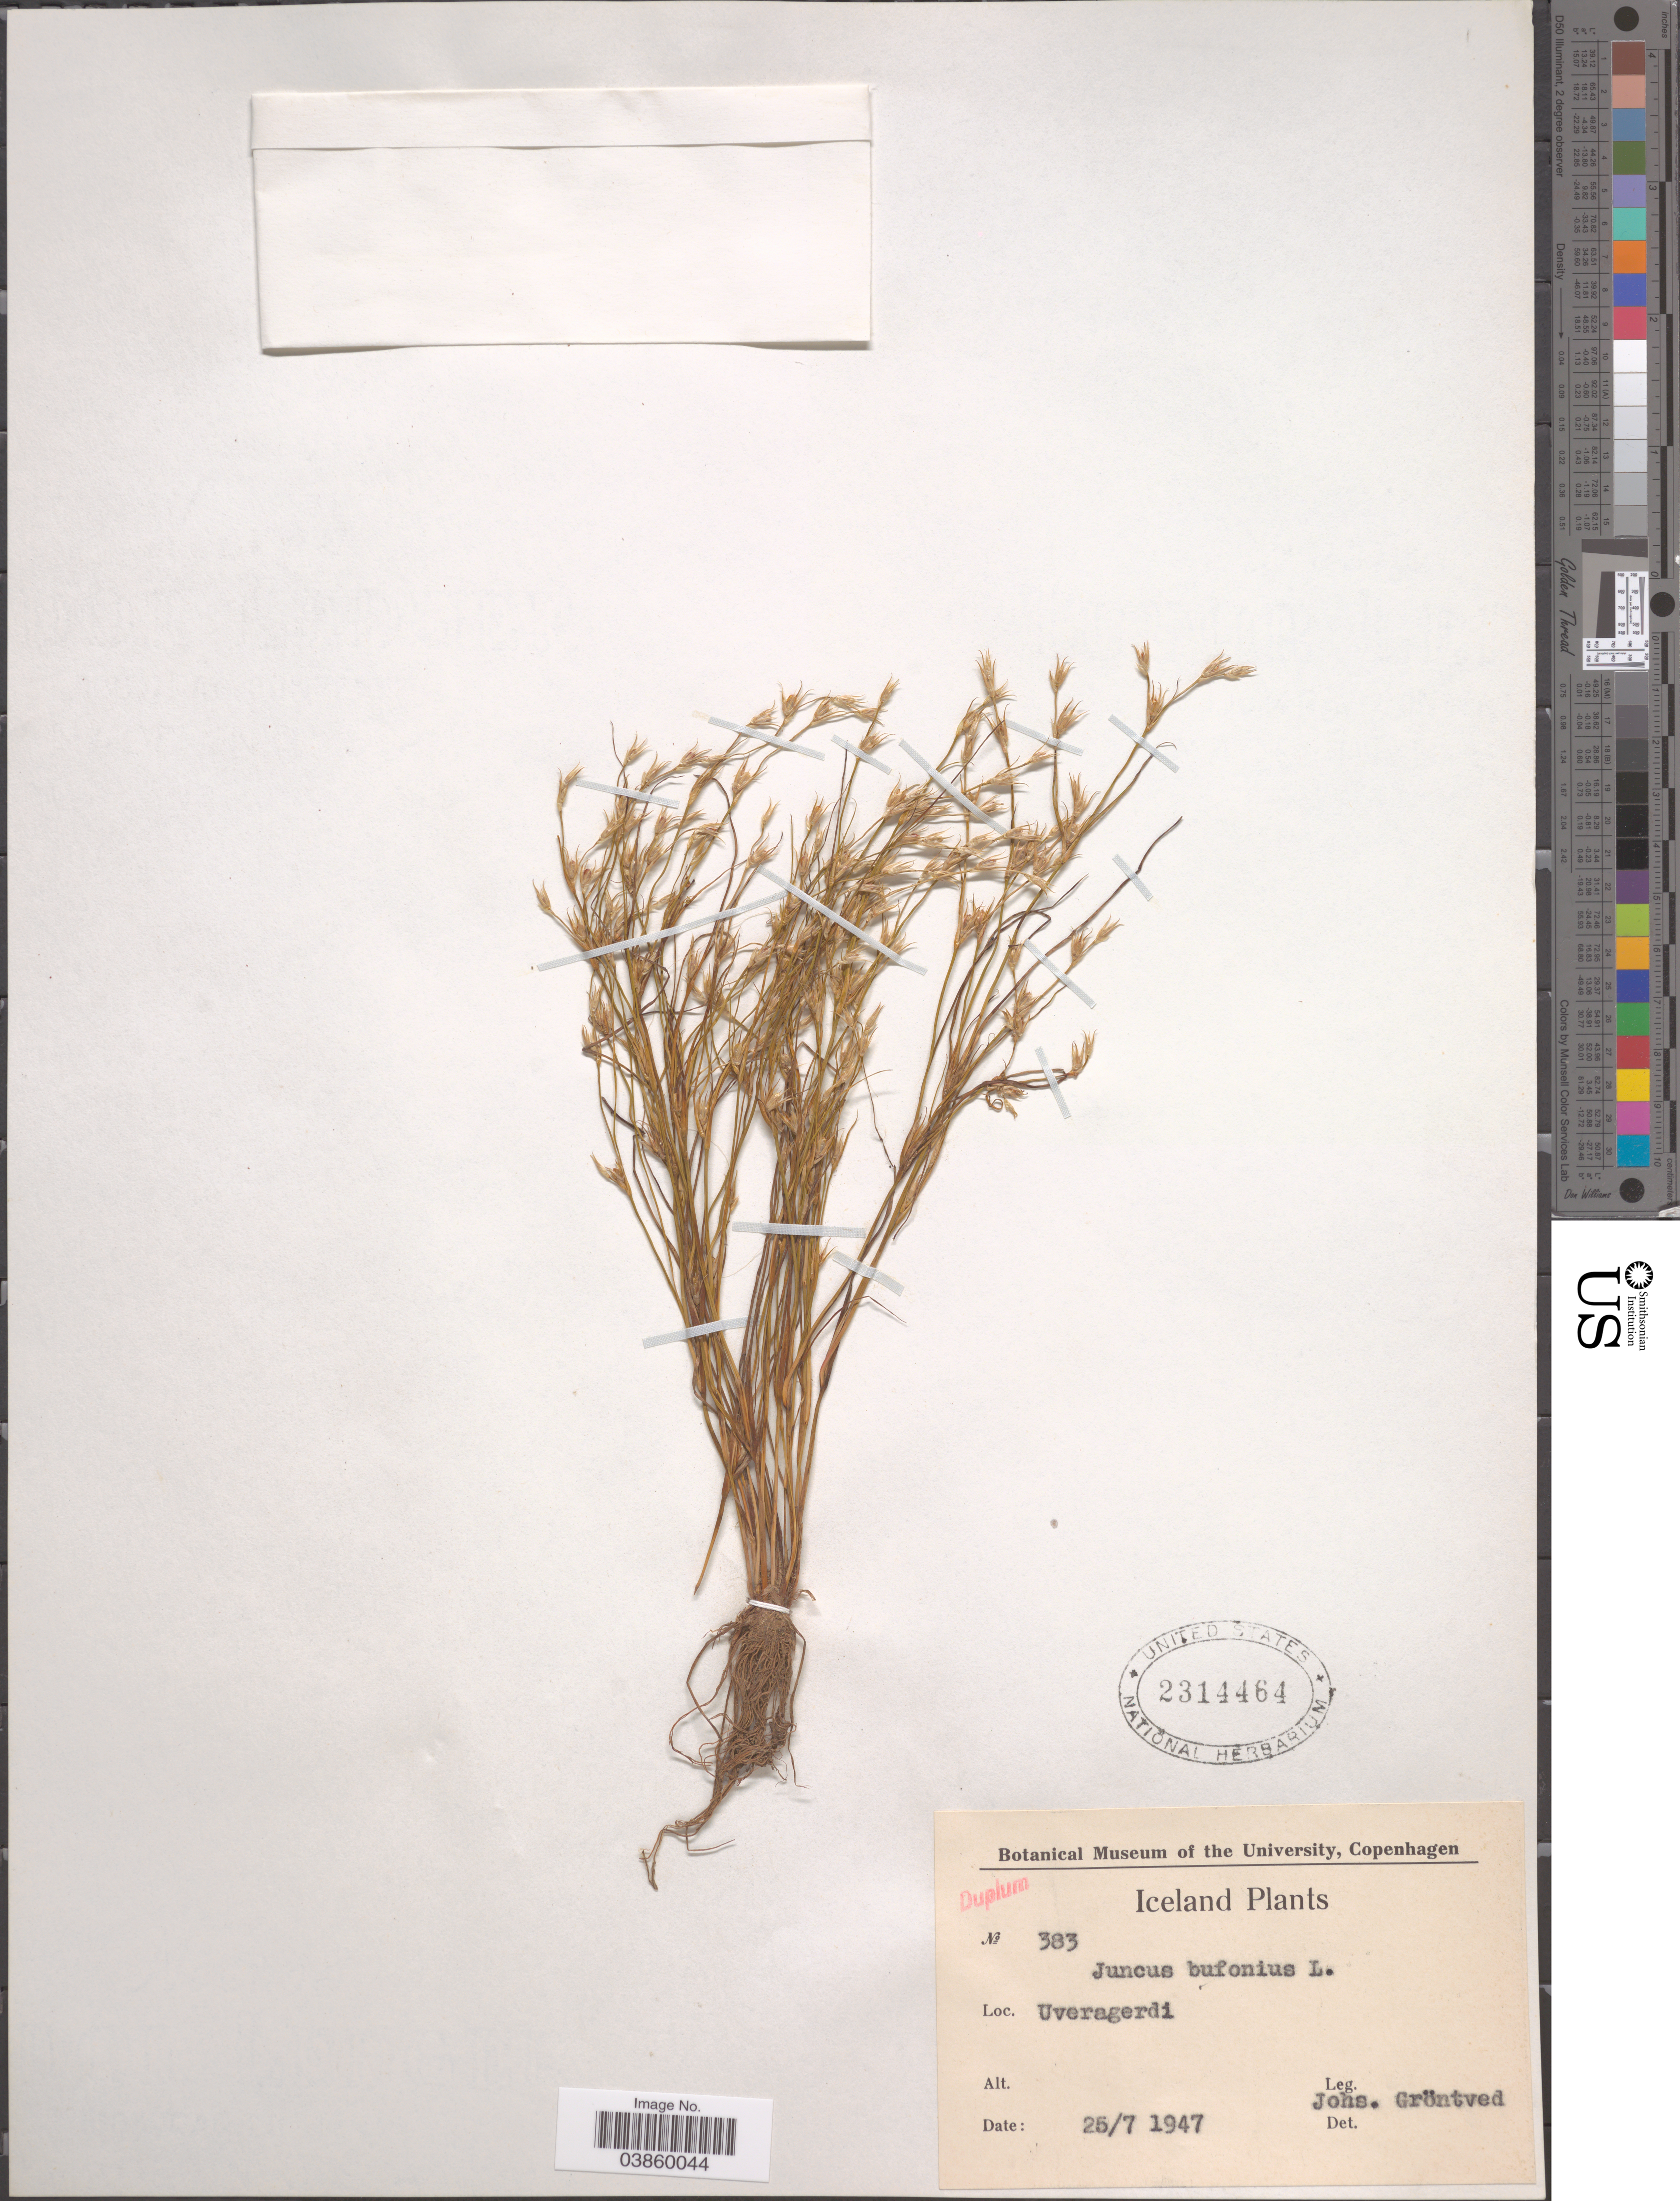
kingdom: Plantae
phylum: Tracheophyta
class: Liliopsida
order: Poales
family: Juncaceae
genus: Juncus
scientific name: Juncus bufonius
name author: L.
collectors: J. Grøntved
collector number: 383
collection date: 1947-07-25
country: Iceland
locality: Uveragerdi.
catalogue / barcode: US 2314464